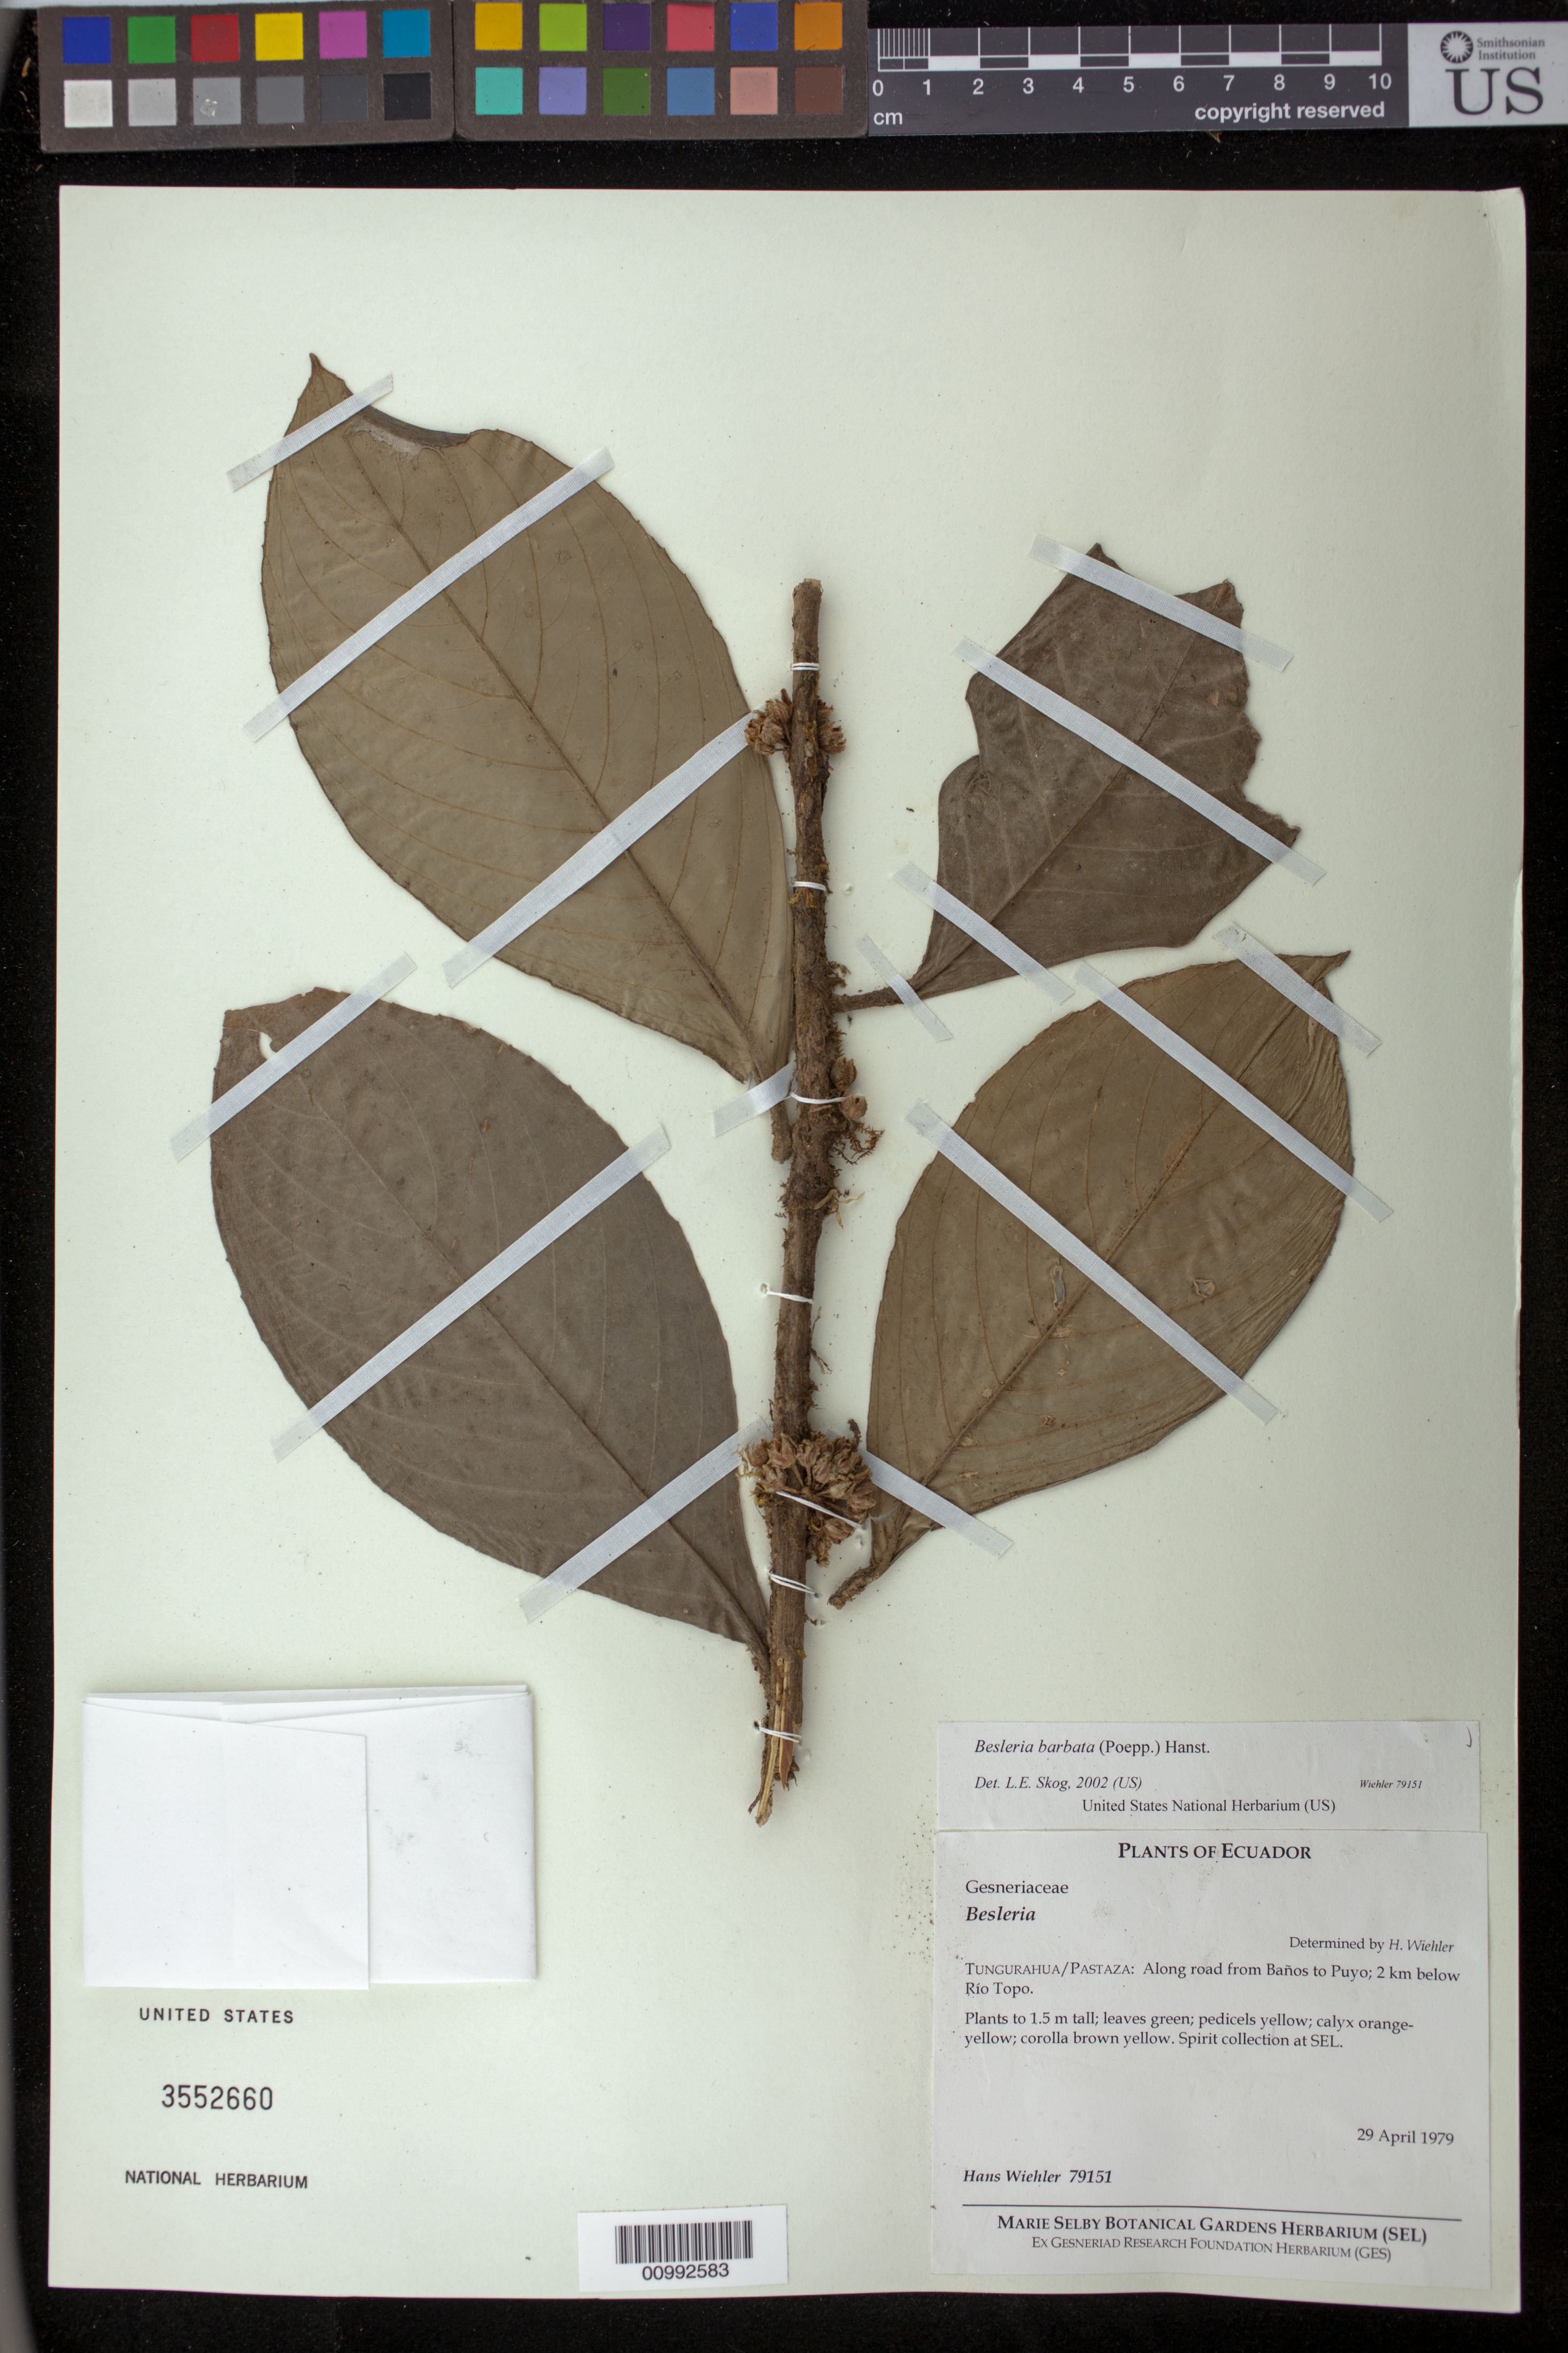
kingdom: Plantae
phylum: Tracheophyta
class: Magnoliopsida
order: Lamiales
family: Gesneriaceae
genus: Besleria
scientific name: Besleria barbata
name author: (Poepp.) Hanst.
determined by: Skog, Laurence E.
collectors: H. J. Wiehler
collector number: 79151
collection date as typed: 29 Apr 1979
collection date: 1979-04-29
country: Ecuador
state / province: Tungurahua/Pastaza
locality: Tungurahua/Pastaza; along road from Baños to Puyo; 2 km below Rio Topo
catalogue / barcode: US 3552660